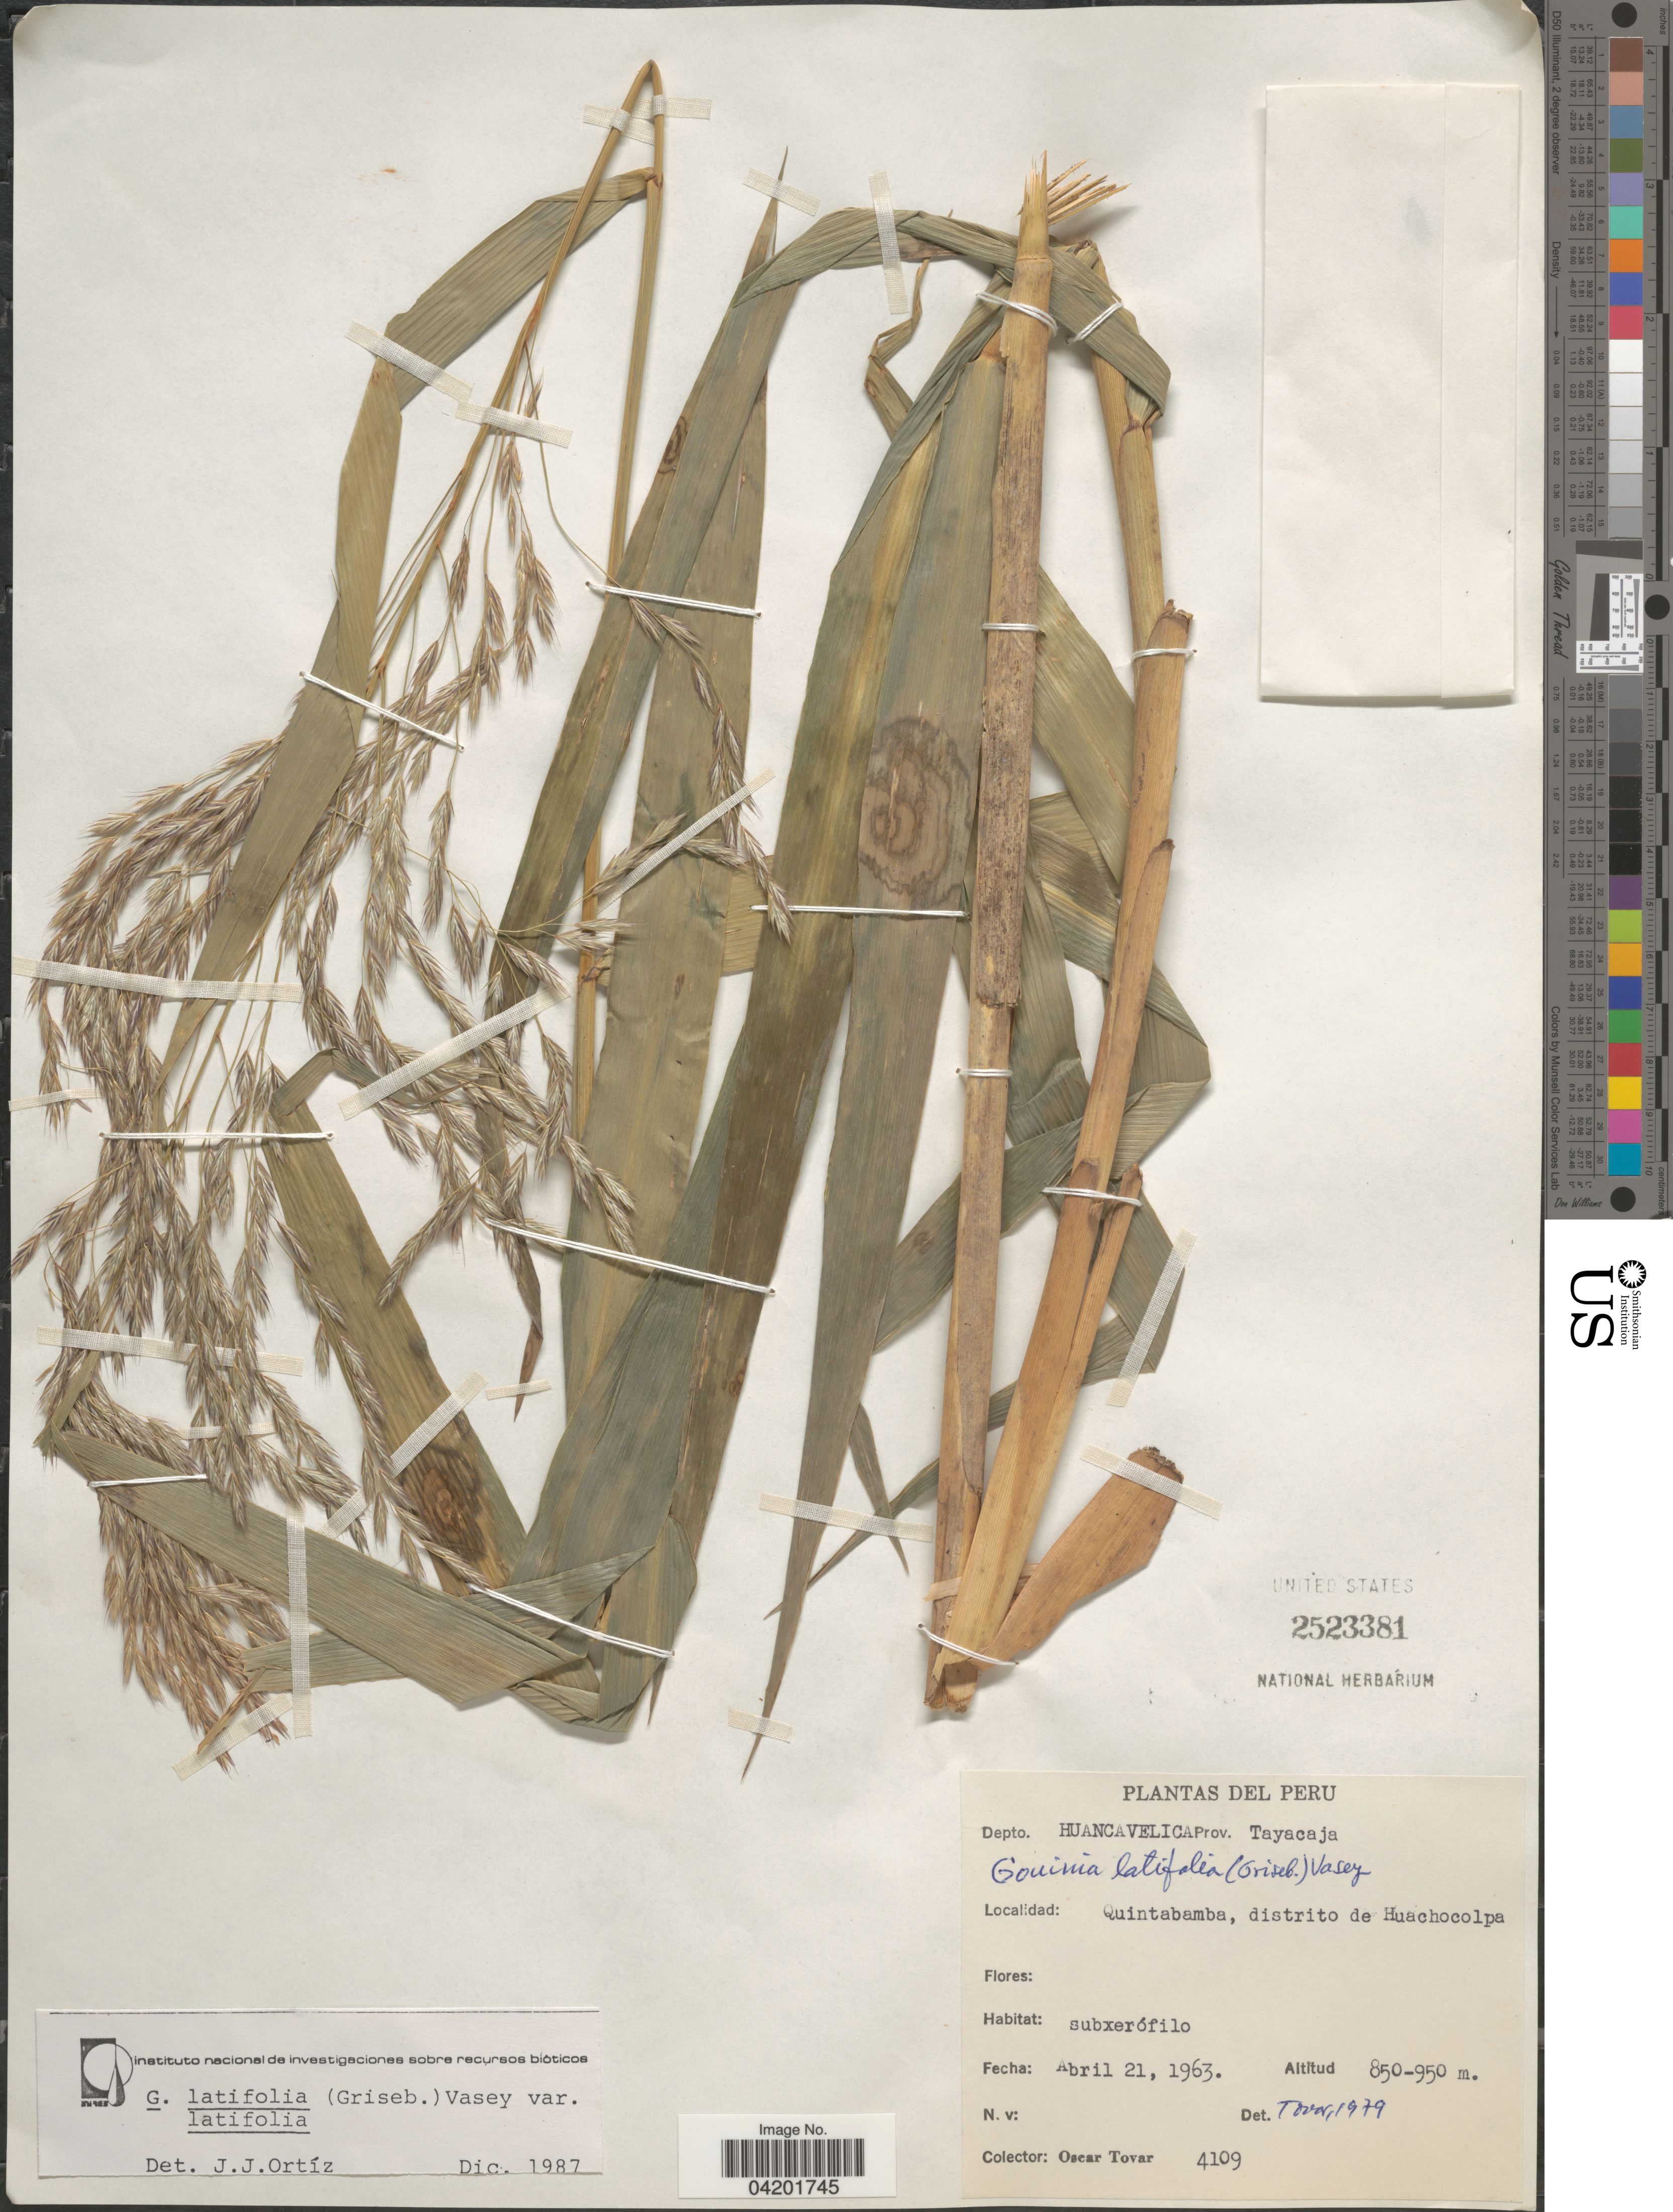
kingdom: Plantae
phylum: Tracheophyta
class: Liliopsida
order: Poales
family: Poaceae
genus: Gouinia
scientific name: Gouinia latifolia var. latifolia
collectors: Ó. Tovar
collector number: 4109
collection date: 1963-04-21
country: Peru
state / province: Huancavelica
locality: Depto. Huancavelica. Prov. Tayacaja. Quintabamba, distrito de Huachocolpa.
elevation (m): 850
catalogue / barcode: US 2523381